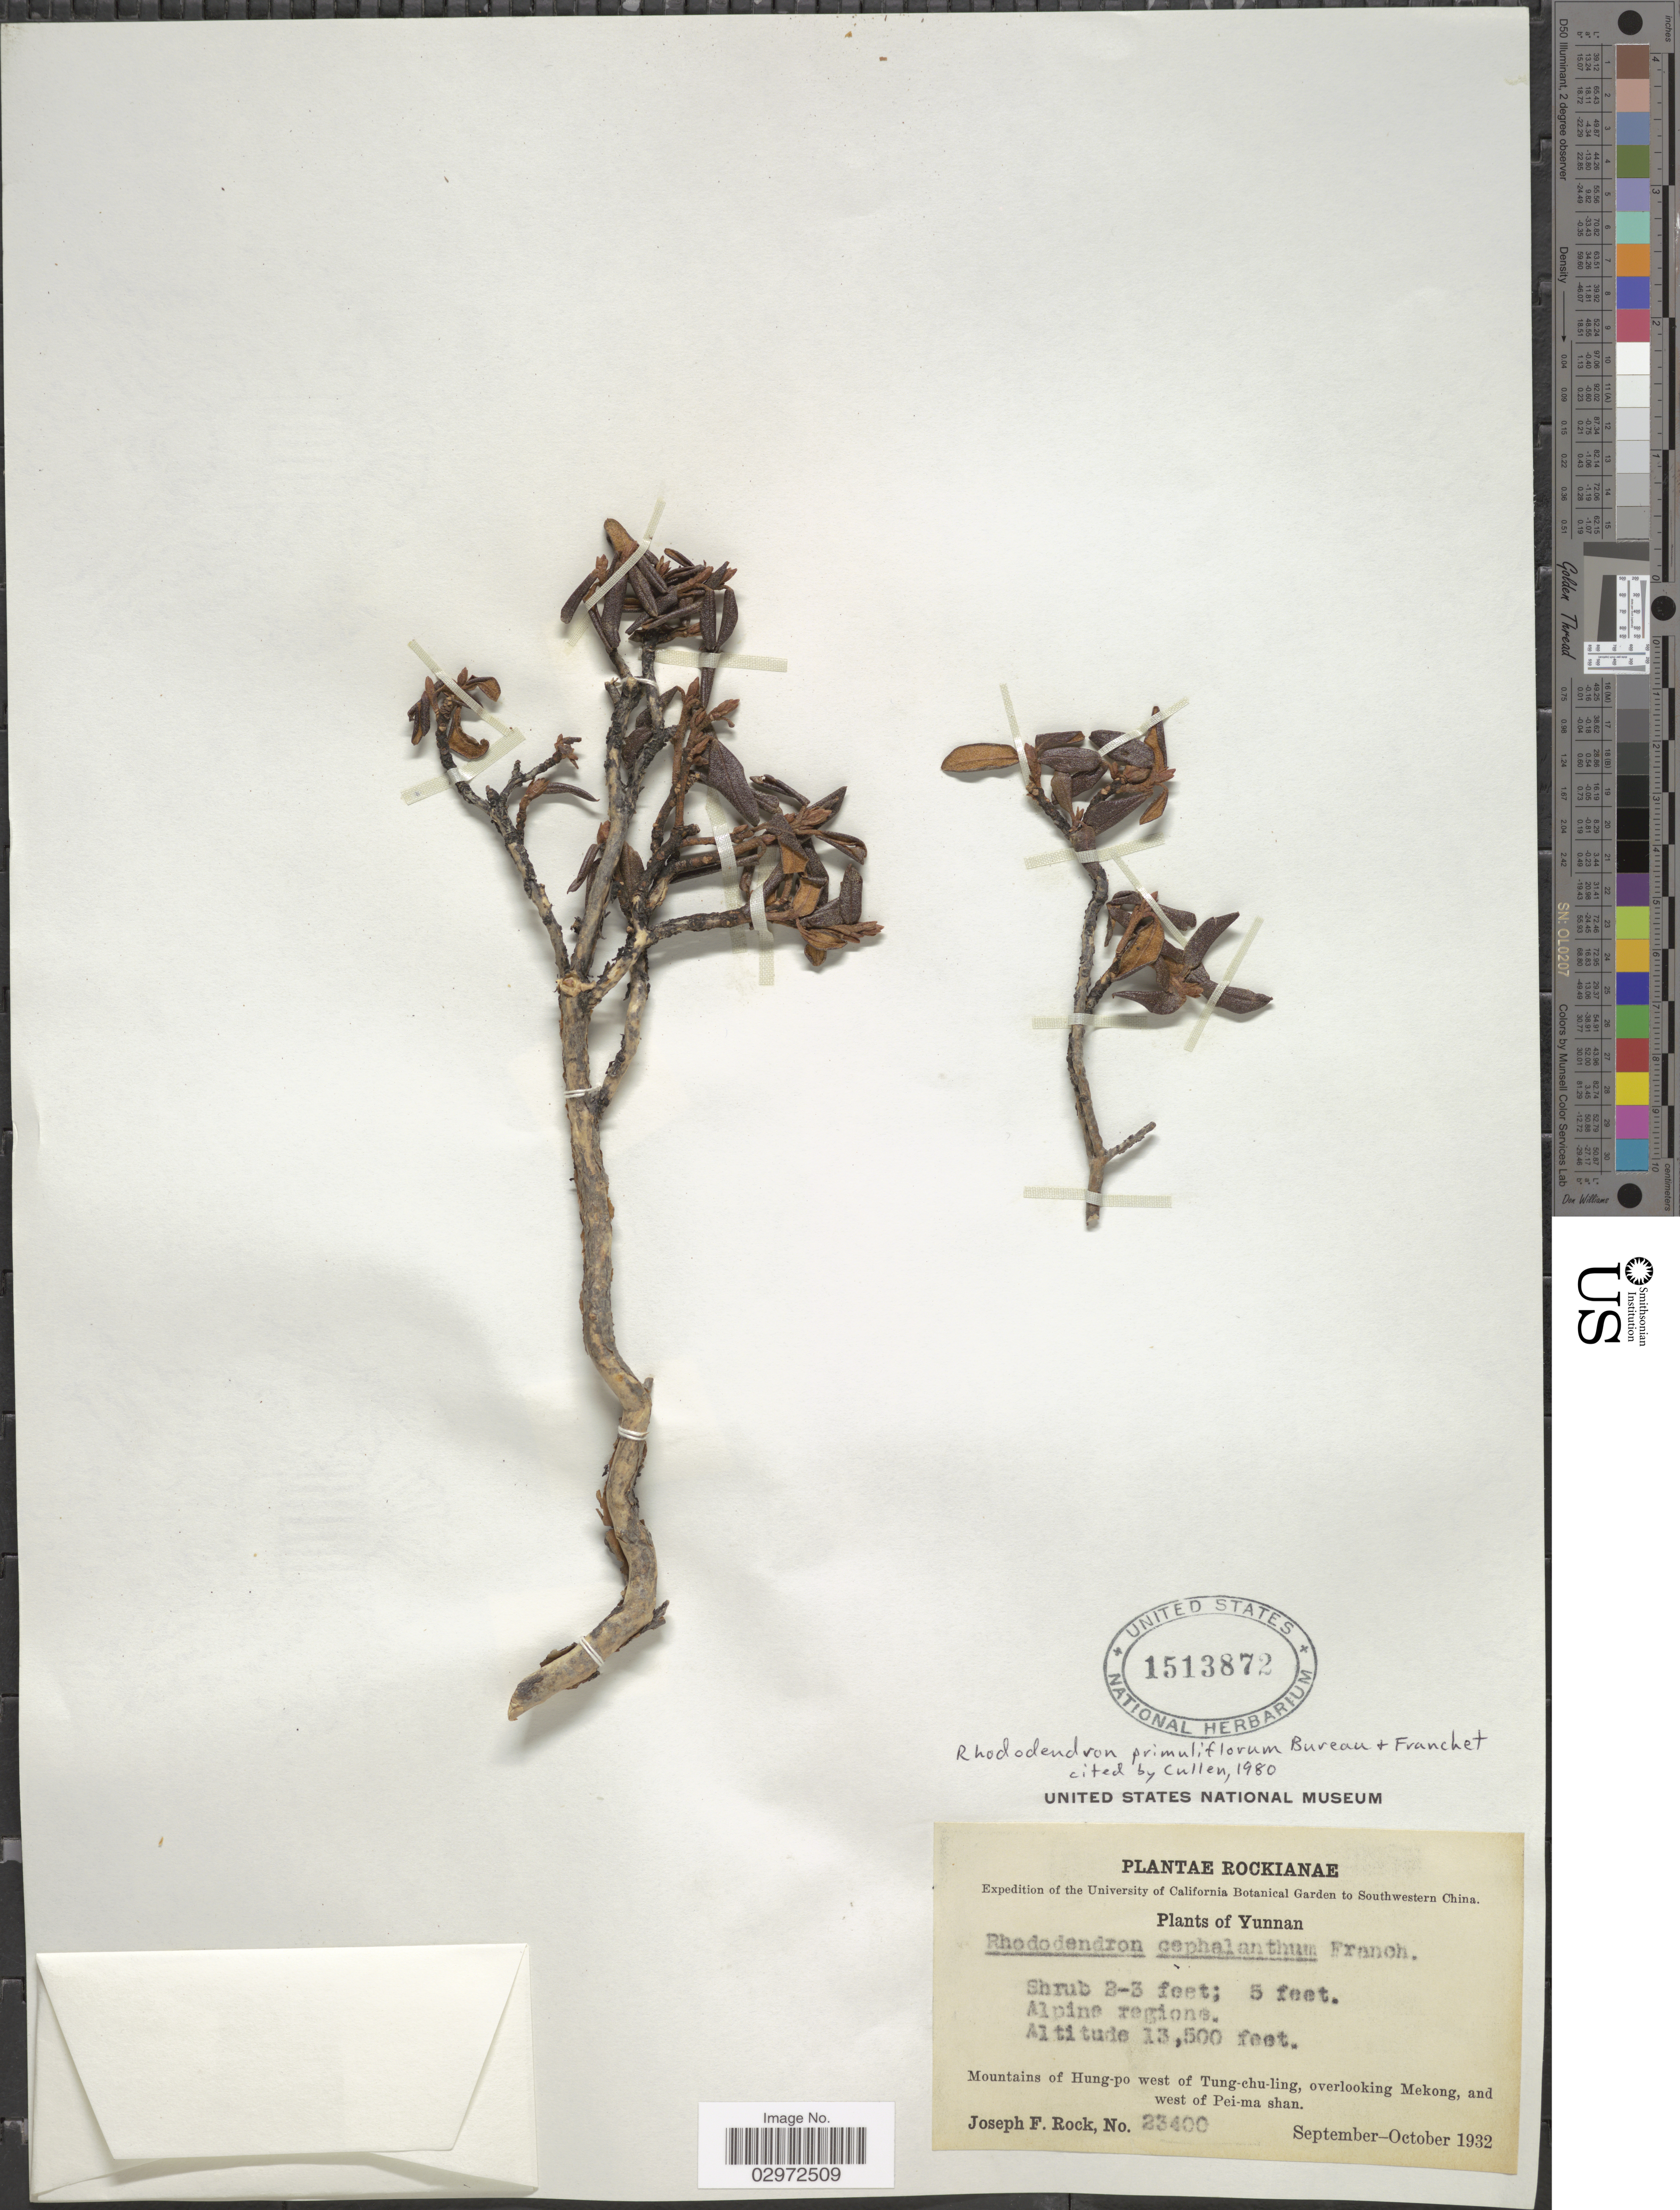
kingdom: Plantae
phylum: Tracheophyta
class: Magnoliopsida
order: Ericales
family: Ericaceae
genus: Rhododendron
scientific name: Rhododendron primuliflorum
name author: É. Bureau & Franch.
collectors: J. F. Rock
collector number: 23400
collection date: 1932-09/1932-10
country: China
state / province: Yunnan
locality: Mountains of Hung-po west of Tung-chu-ling, overlooking Mekong, and west of Pei-ma shan. Southwestern China. Alpine regions.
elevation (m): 4115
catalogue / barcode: US 1513872